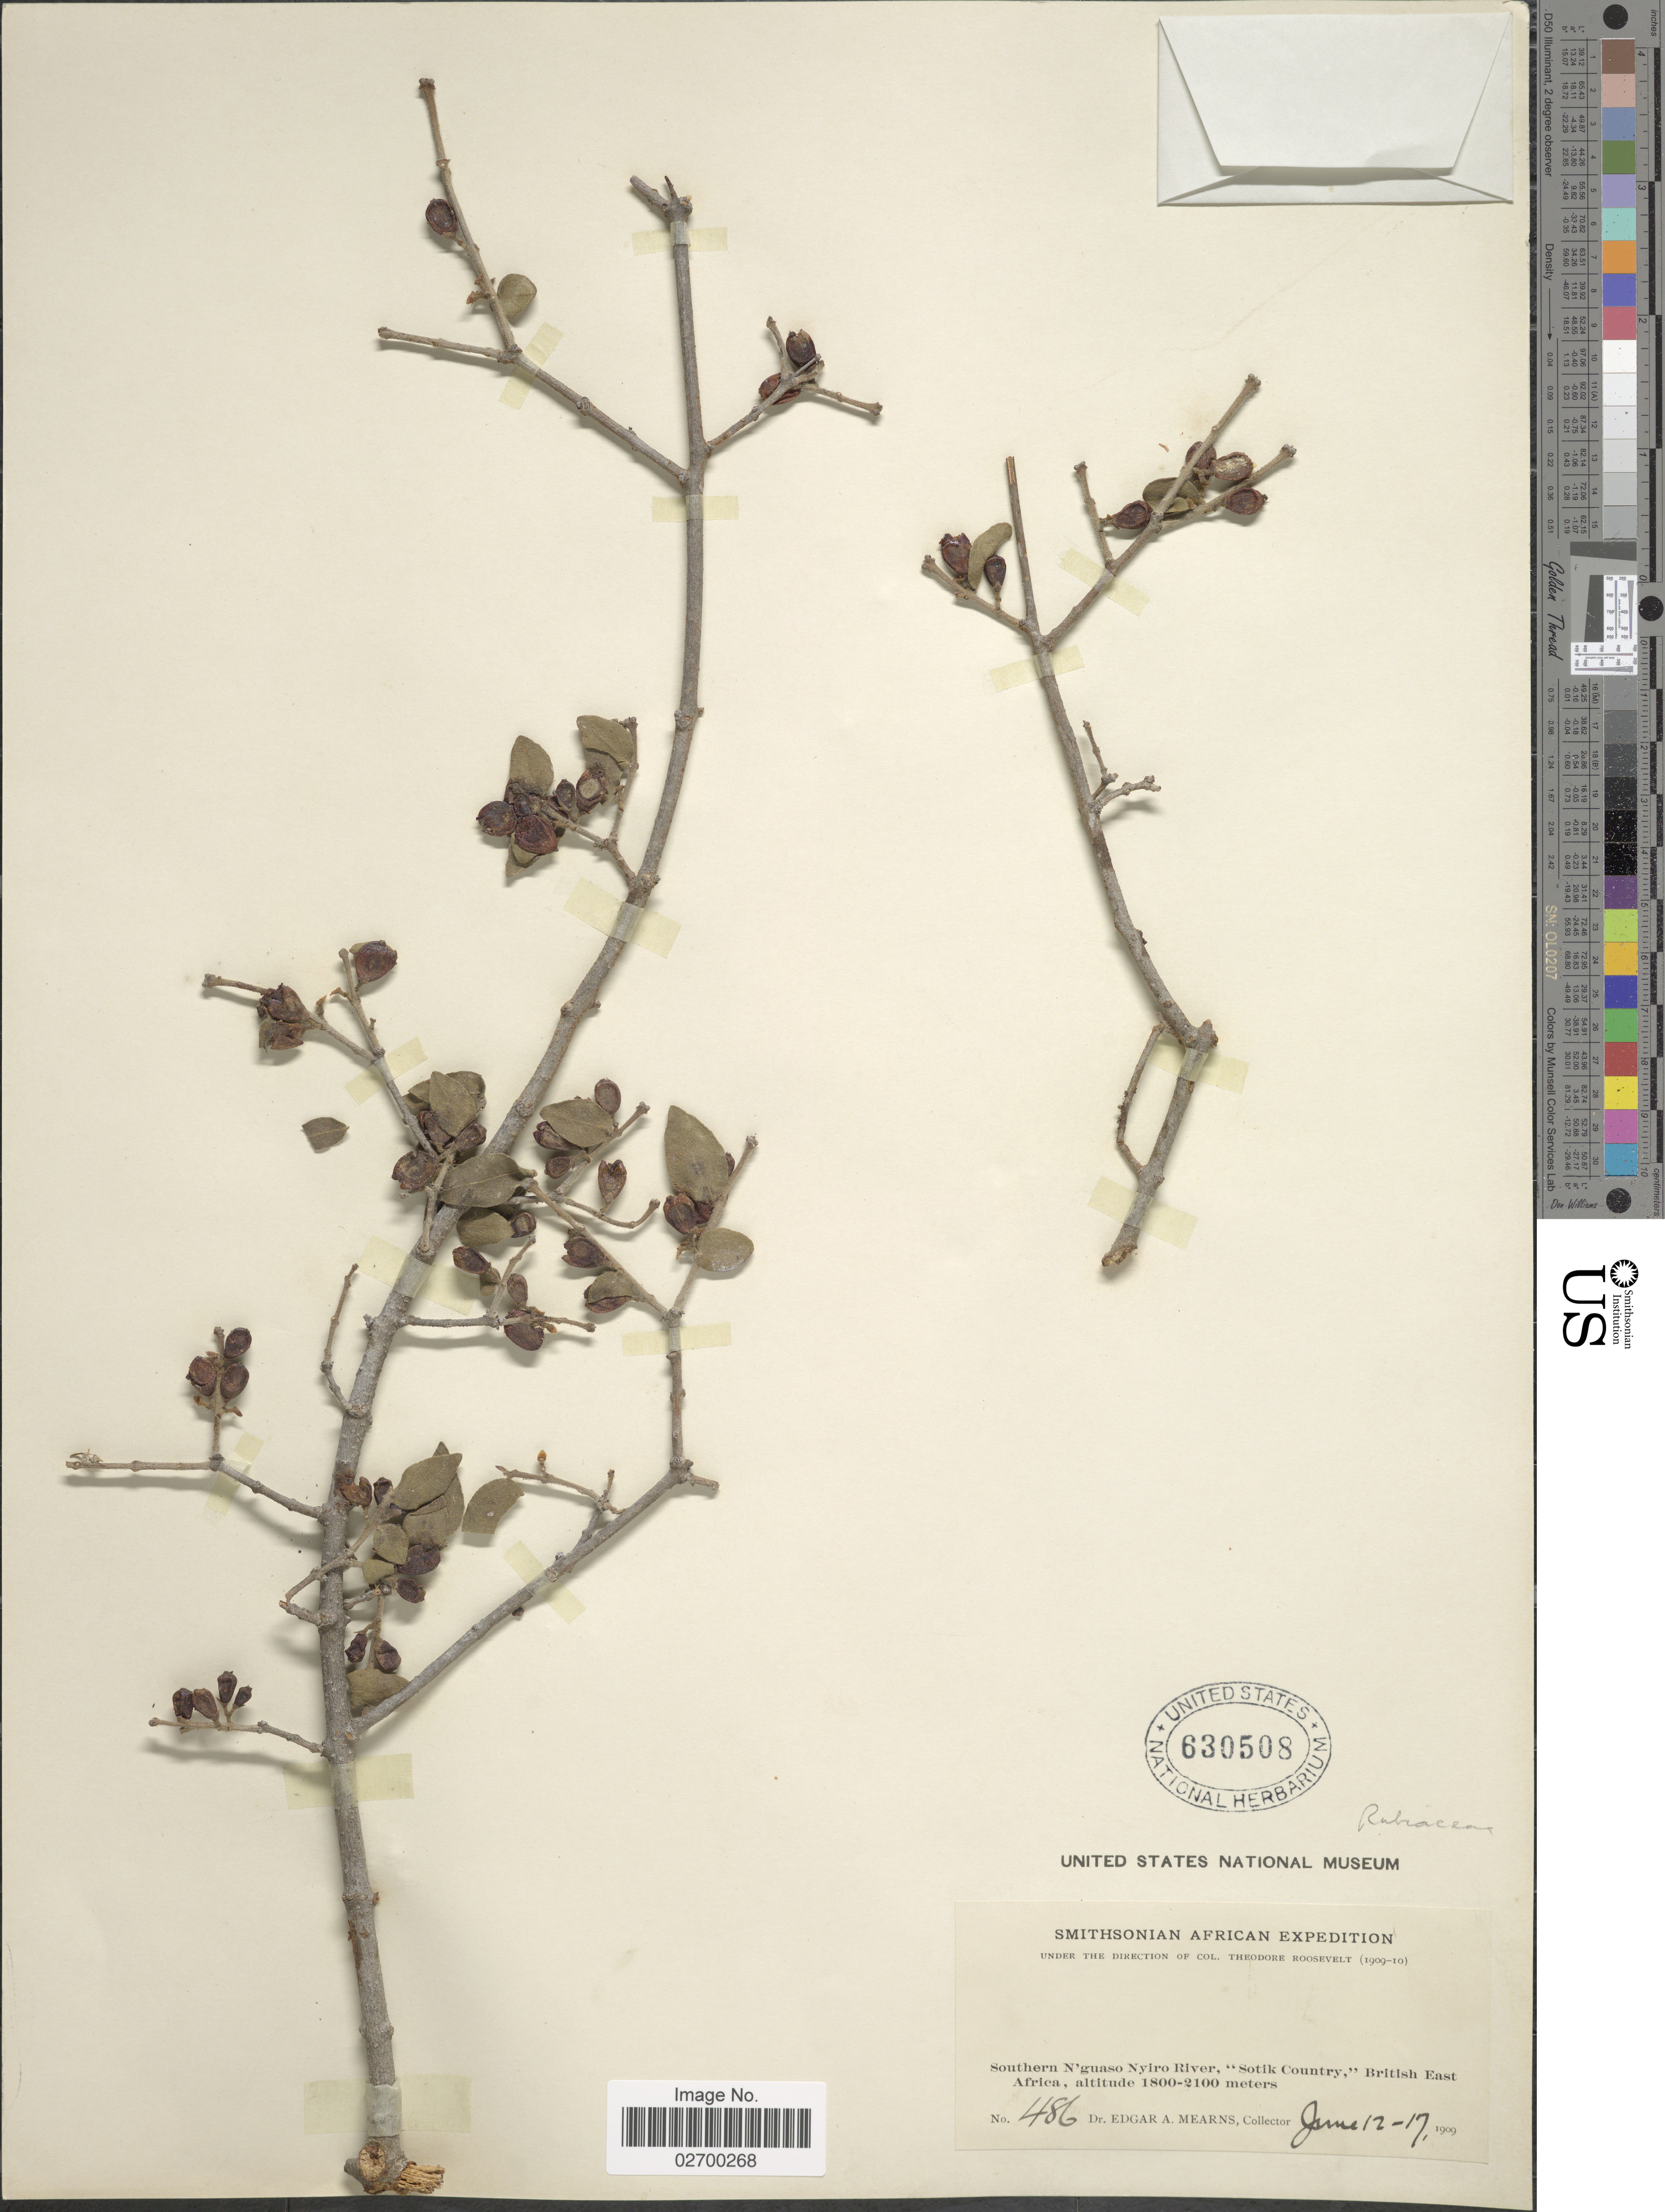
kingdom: Plantae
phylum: Tracheophyta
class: Magnoliopsida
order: Gentianales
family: Rubiaceae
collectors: E. A. Mearns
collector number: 486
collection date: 1909-06-12/1909-06-17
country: Kenya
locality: Southern N'guaso Nyiro River, "Sotik Country", British East Africa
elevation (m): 1800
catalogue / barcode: US 630508